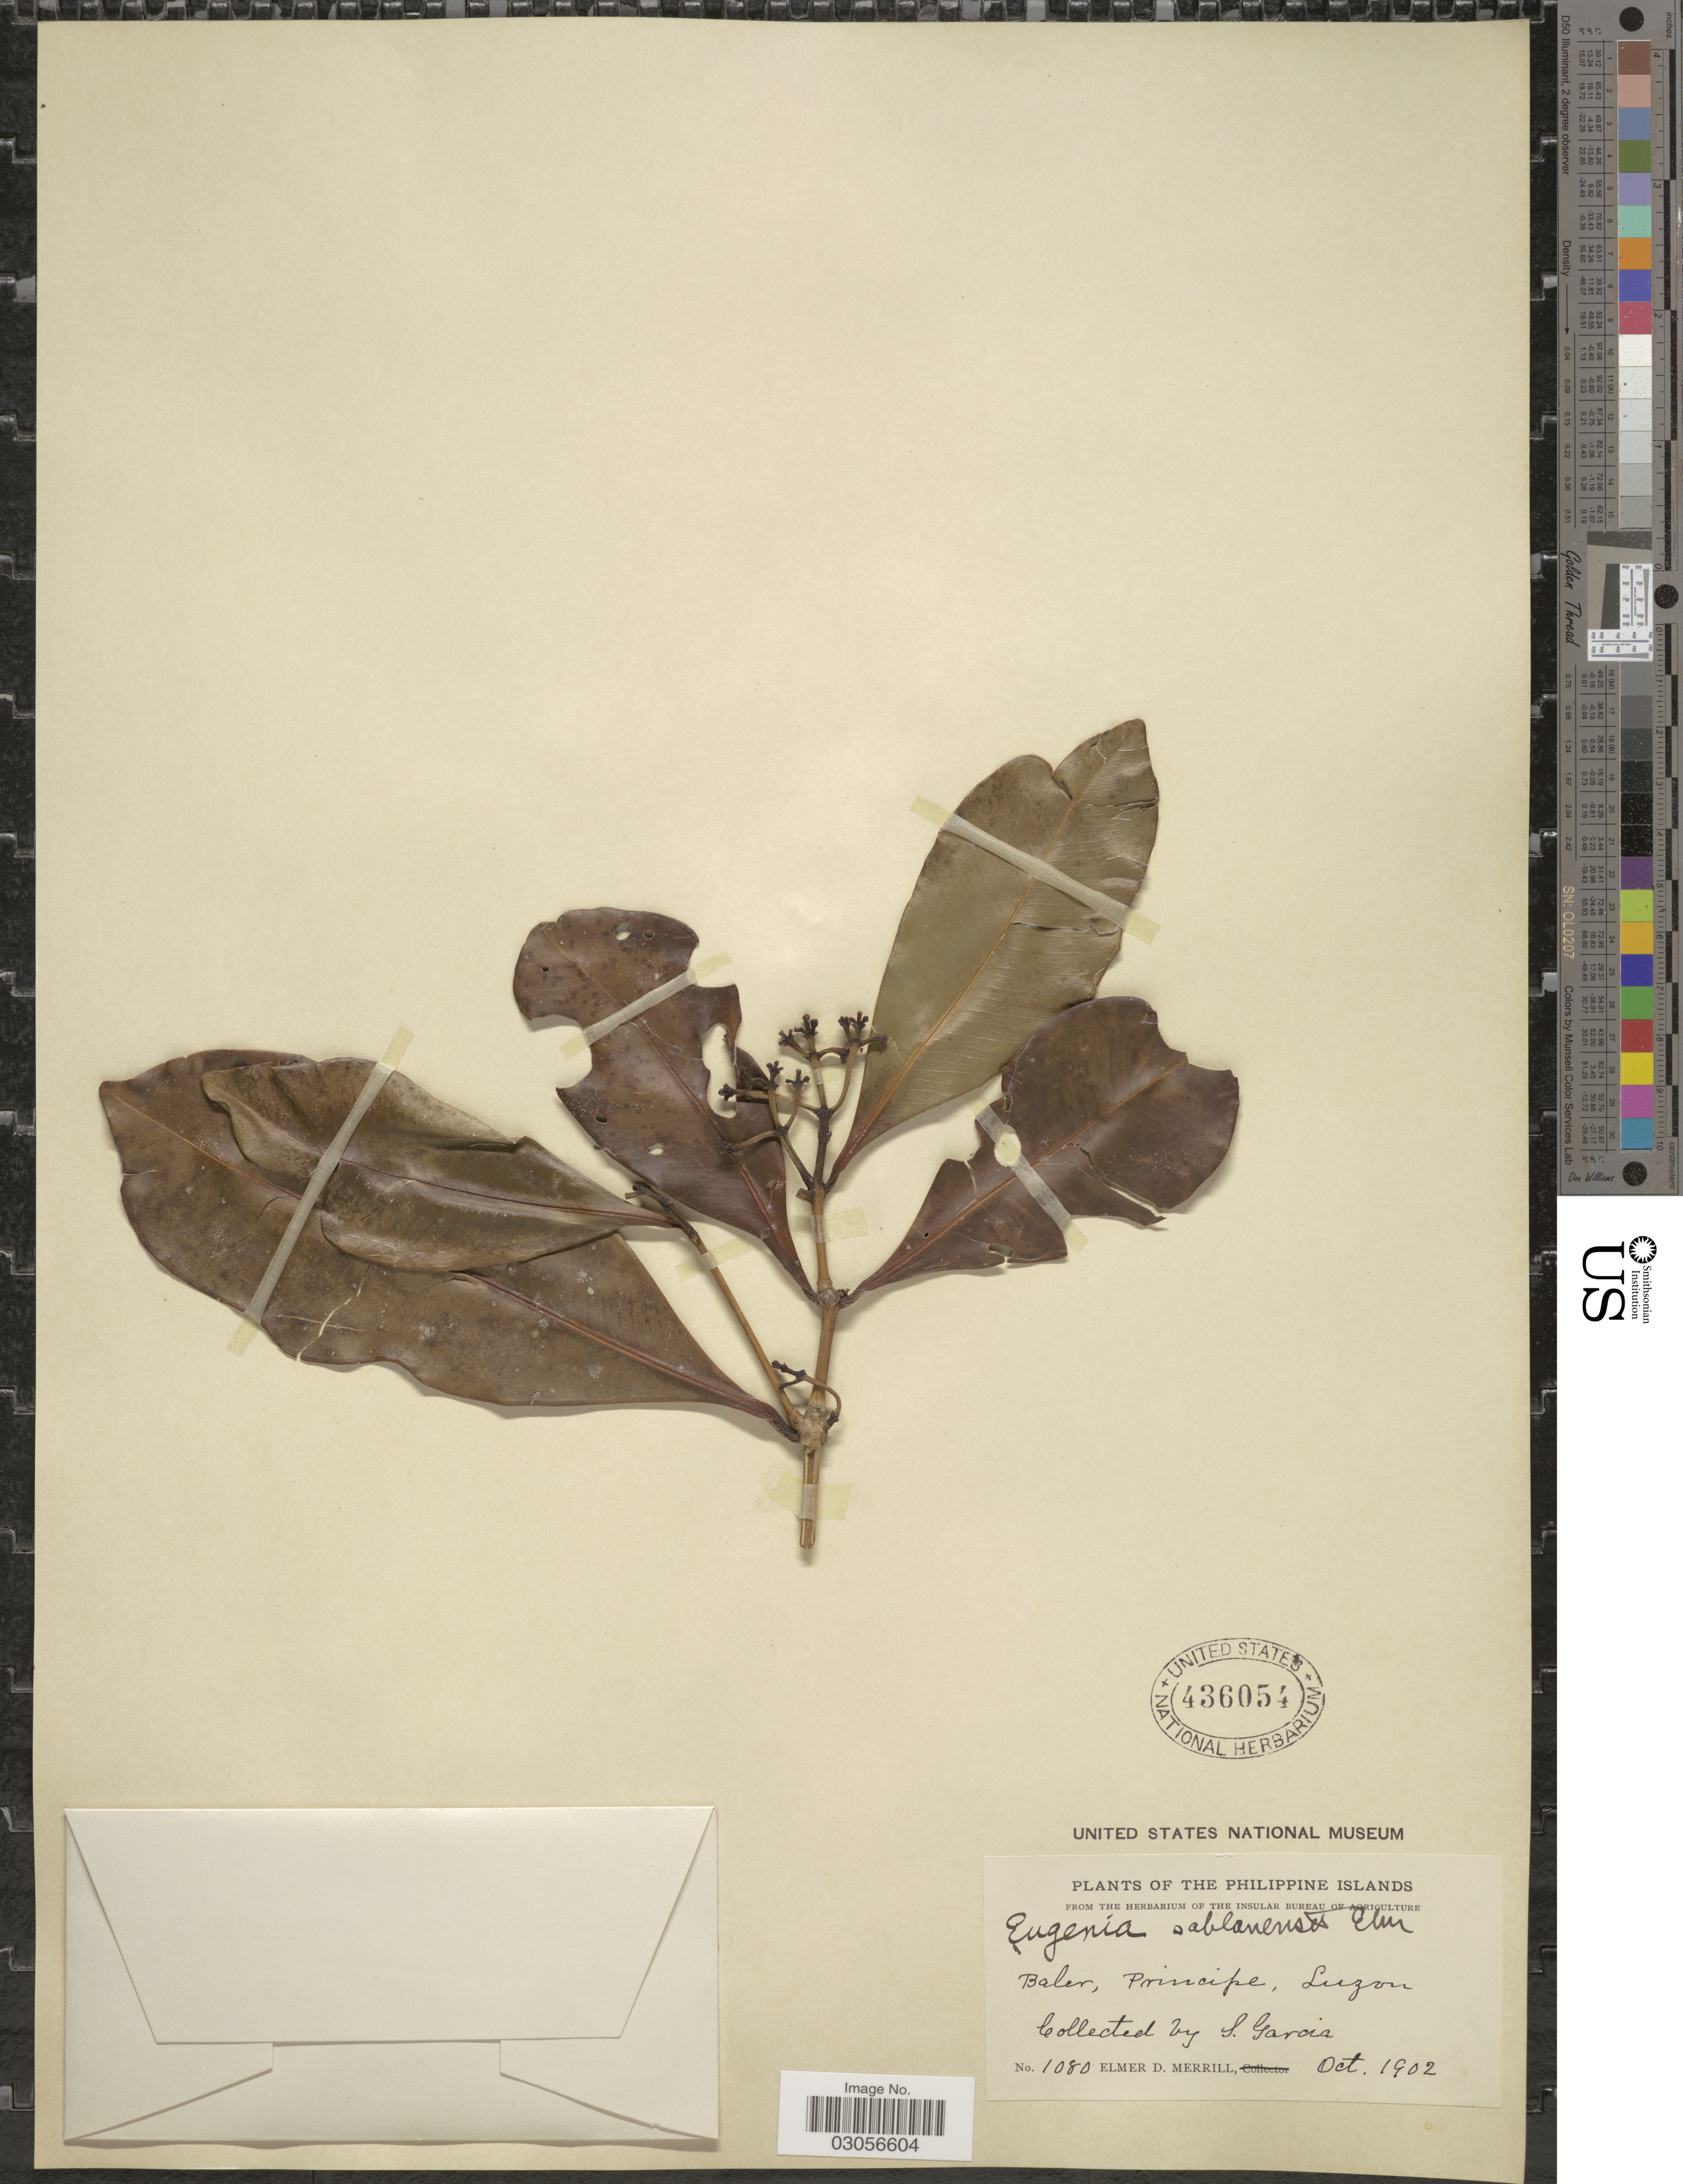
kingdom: Plantae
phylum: Tracheophyta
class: Magnoliopsida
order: Myrtales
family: Myrtaceae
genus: Syzygium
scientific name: Syzygium fastigiatum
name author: (Blume) Merr. & L.M. Perry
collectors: S. Garcia & E. Merrill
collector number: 1080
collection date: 1902-10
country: Philippines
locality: Philippine Islands. Baler, Principe, Luzon.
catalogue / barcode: US 436054